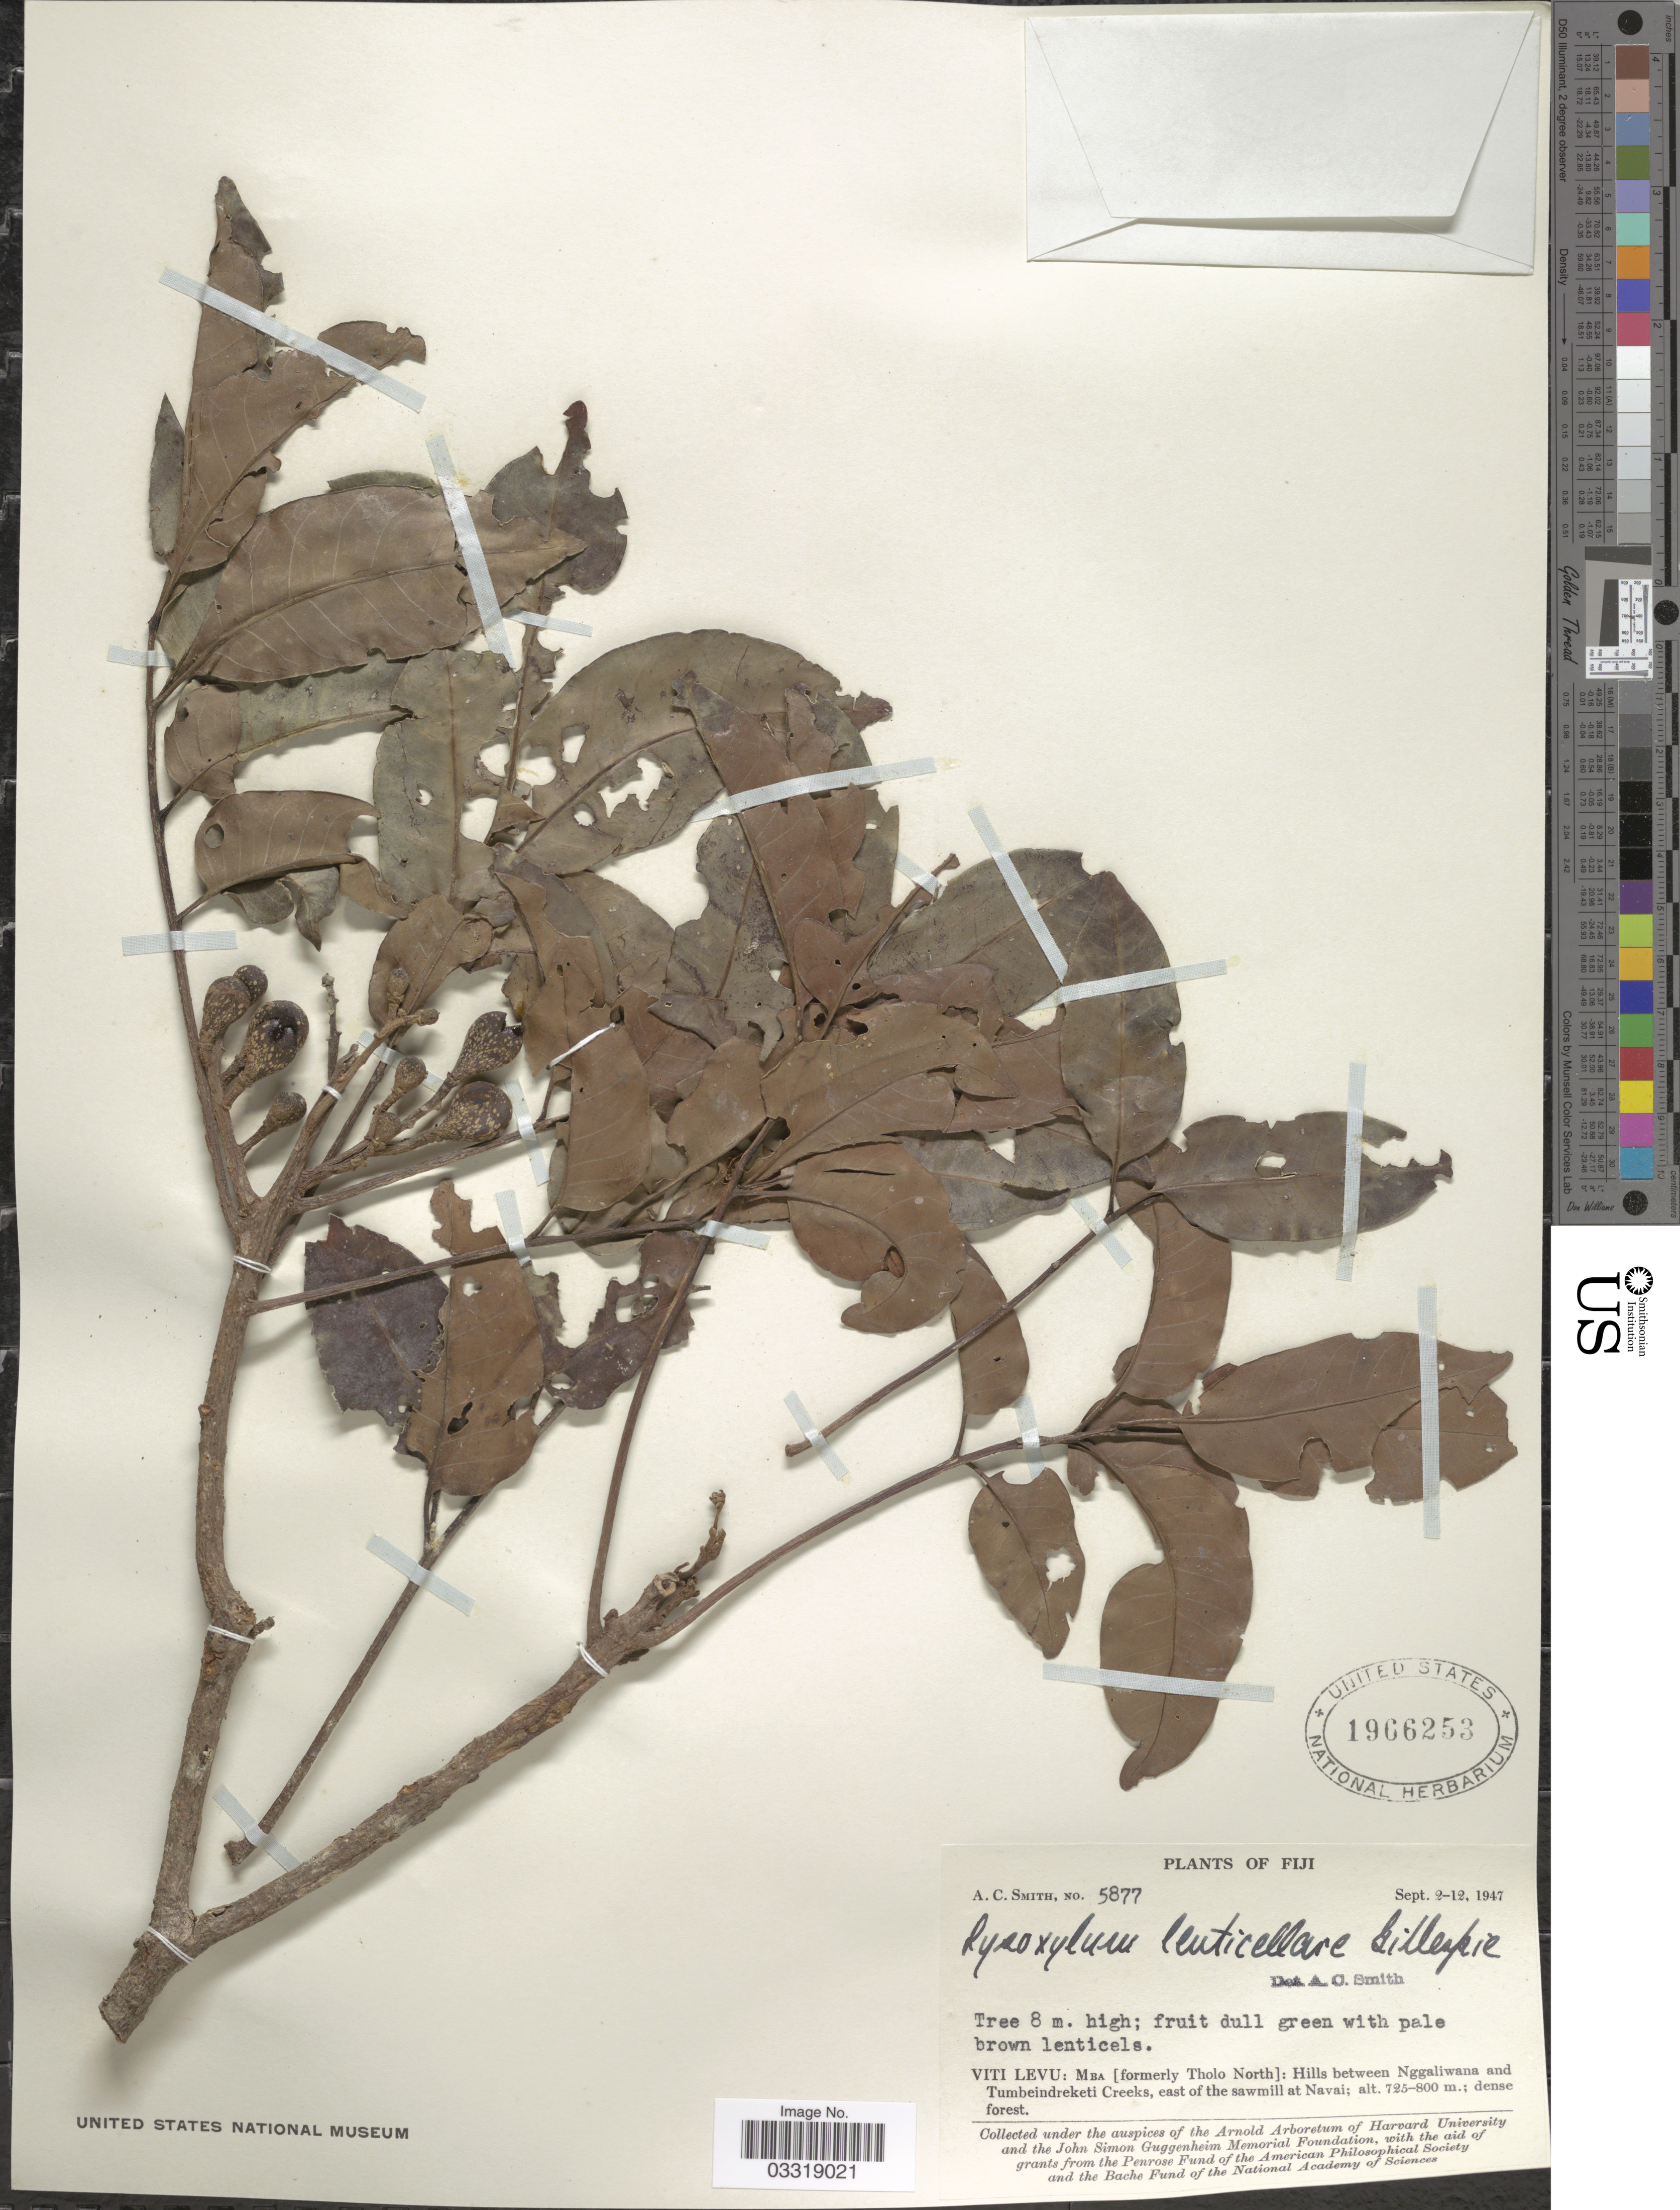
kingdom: Plantae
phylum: Tracheophyta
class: Magnoliopsida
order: Sapindales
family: Meliaceae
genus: Didymocheton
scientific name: Didymocheton lenticellaris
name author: (Gillespie) Harms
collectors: A. C. Smith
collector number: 5877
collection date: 1947-09-02/1947-09-12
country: Fiji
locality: Viti Levu: Mba [formerly Tholo North]: Hills between Nggaliwana and Tumbeindreketi Creeks, east of the sawmill at Navai.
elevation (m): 725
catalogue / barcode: US 1966253